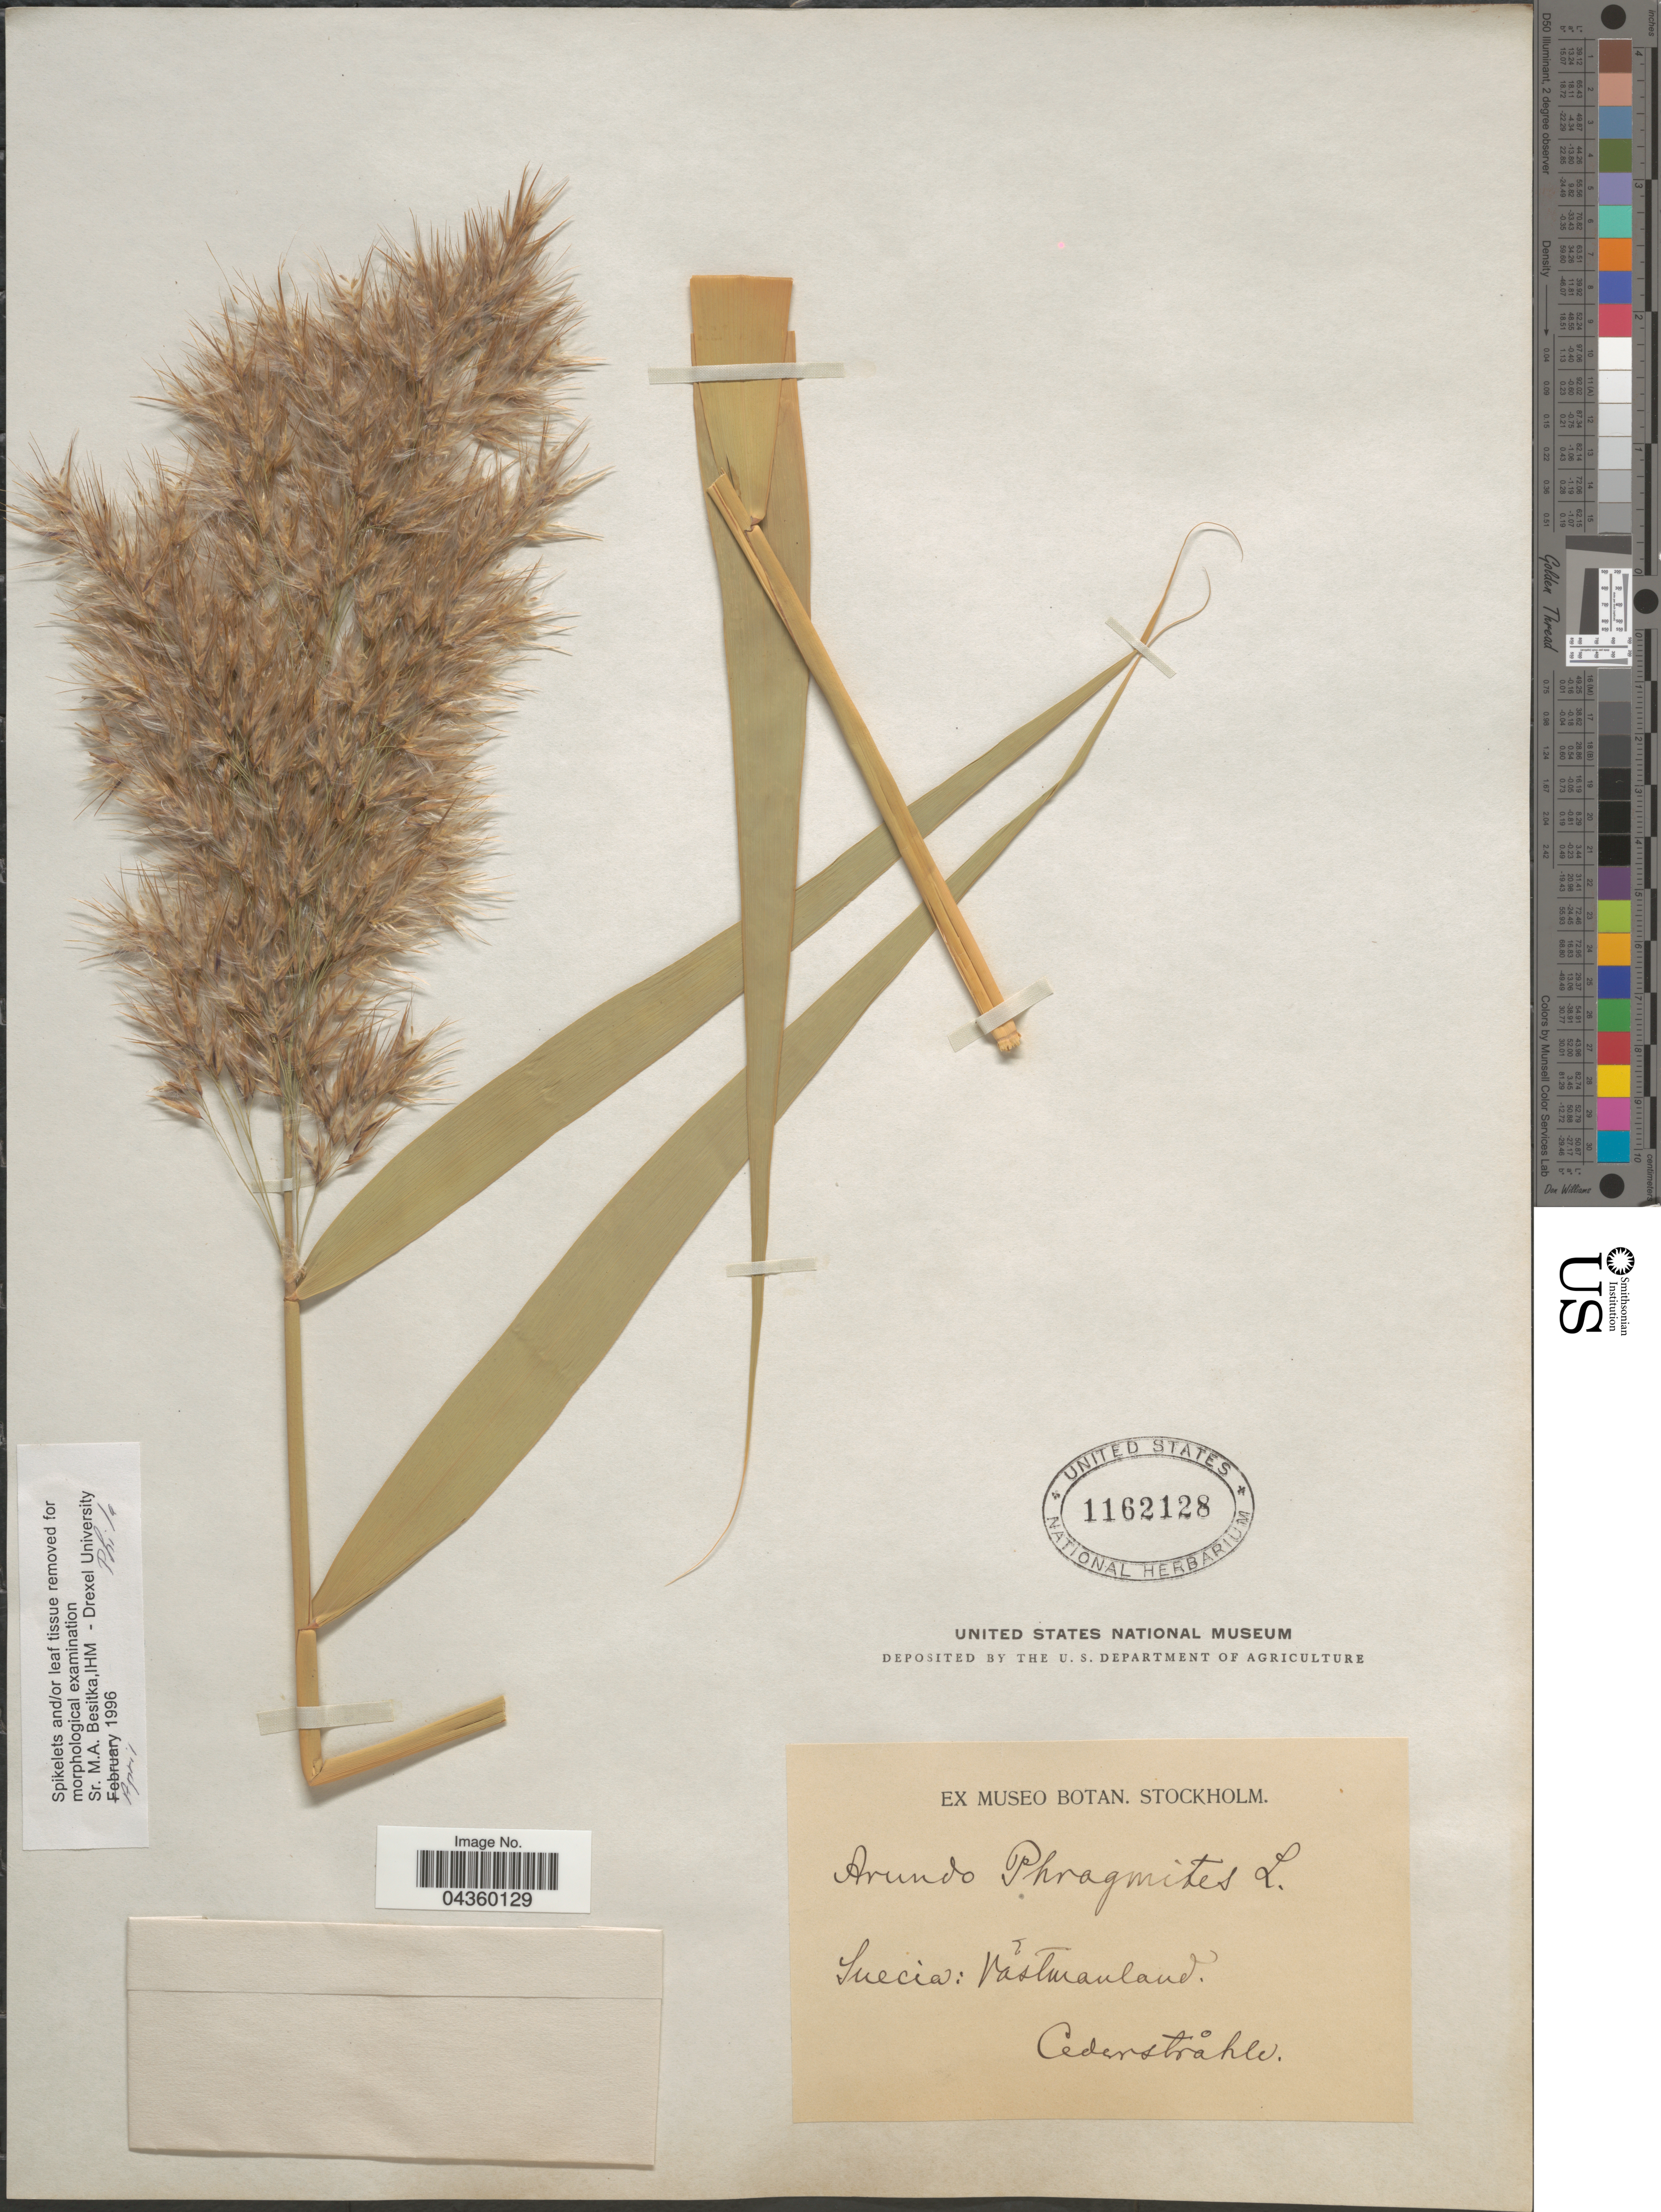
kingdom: Plantae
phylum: Tracheophyta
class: Liliopsida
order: Poales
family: Poaceae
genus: Phragmites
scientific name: Phragmites australis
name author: (Cav.) Trin. ex Steud.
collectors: Cederstråhle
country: Sweden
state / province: Vastmanland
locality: Suecia: Vãstmanland.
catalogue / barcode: US 1162128